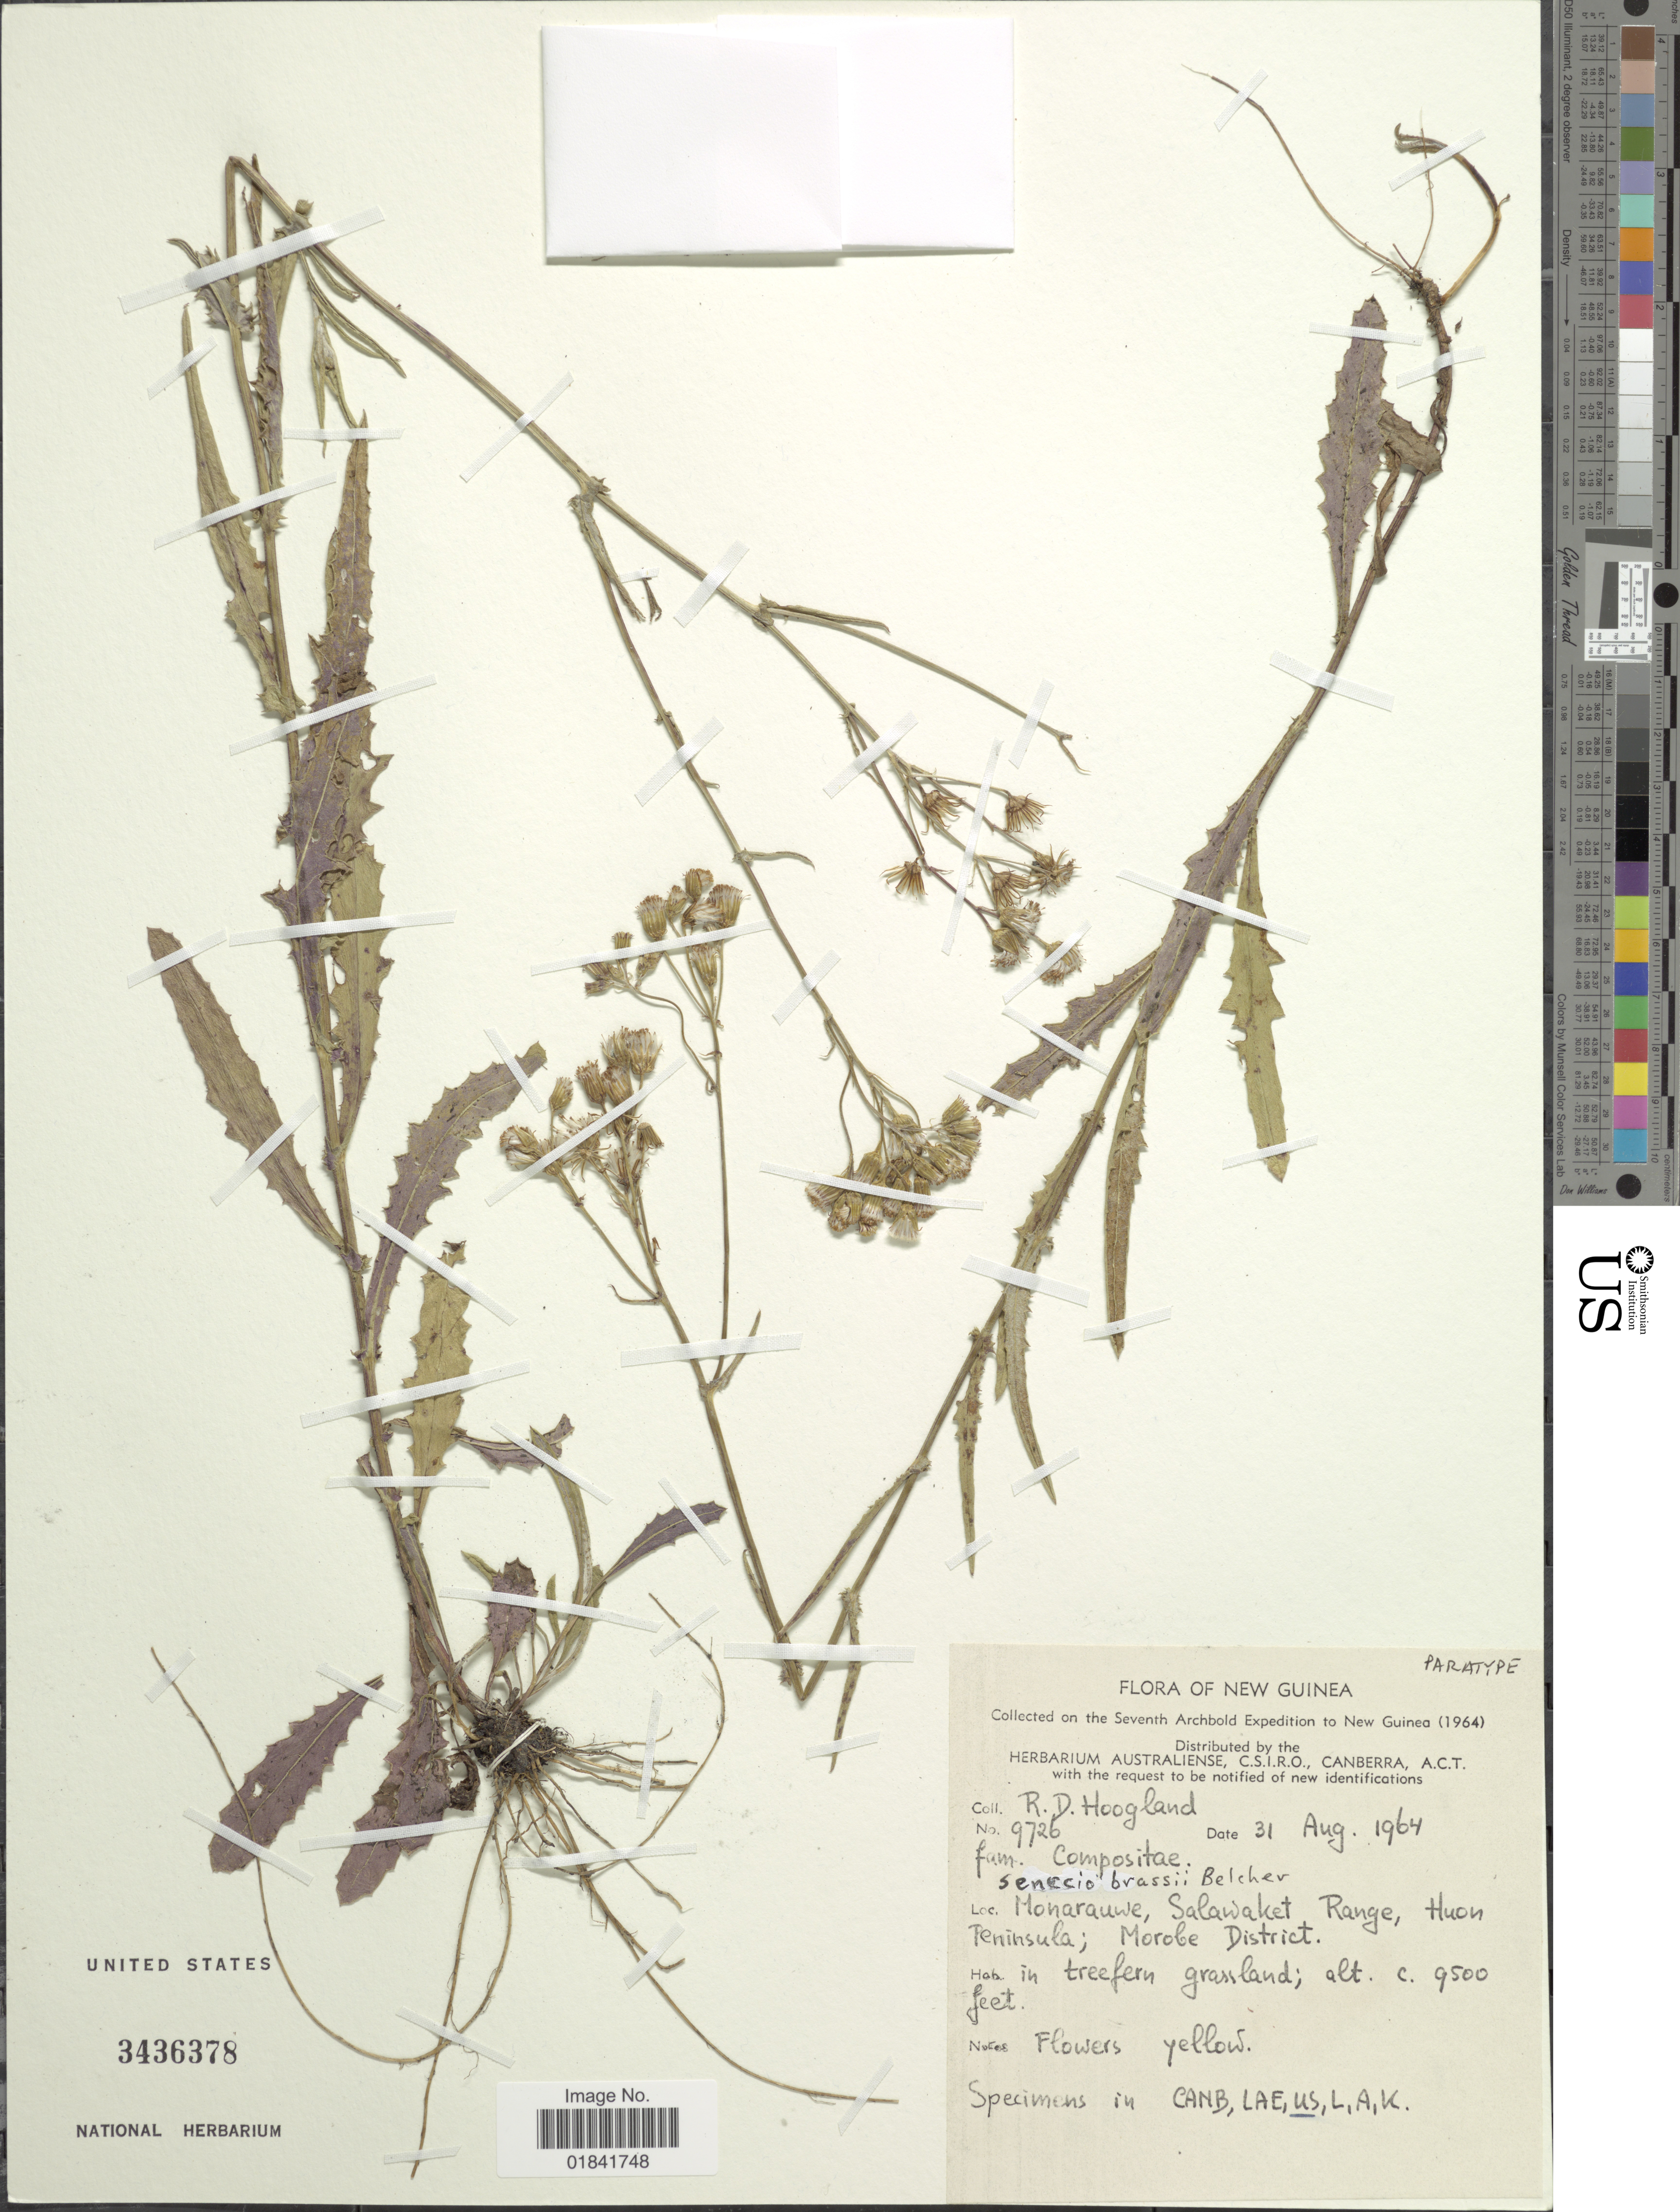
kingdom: Plantae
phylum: Tracheophyta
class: Magnoliopsida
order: Asterales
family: Asteraceae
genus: Senecio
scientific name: Senecio brassii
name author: Belcher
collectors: R. D. Hoogland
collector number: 9726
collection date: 1964-08-31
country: Papua New Guinea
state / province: Morobe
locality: New Guinea, Moharauwe, Salawaket Range, Huon Peninsula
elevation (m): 2896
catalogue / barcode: US 3436378